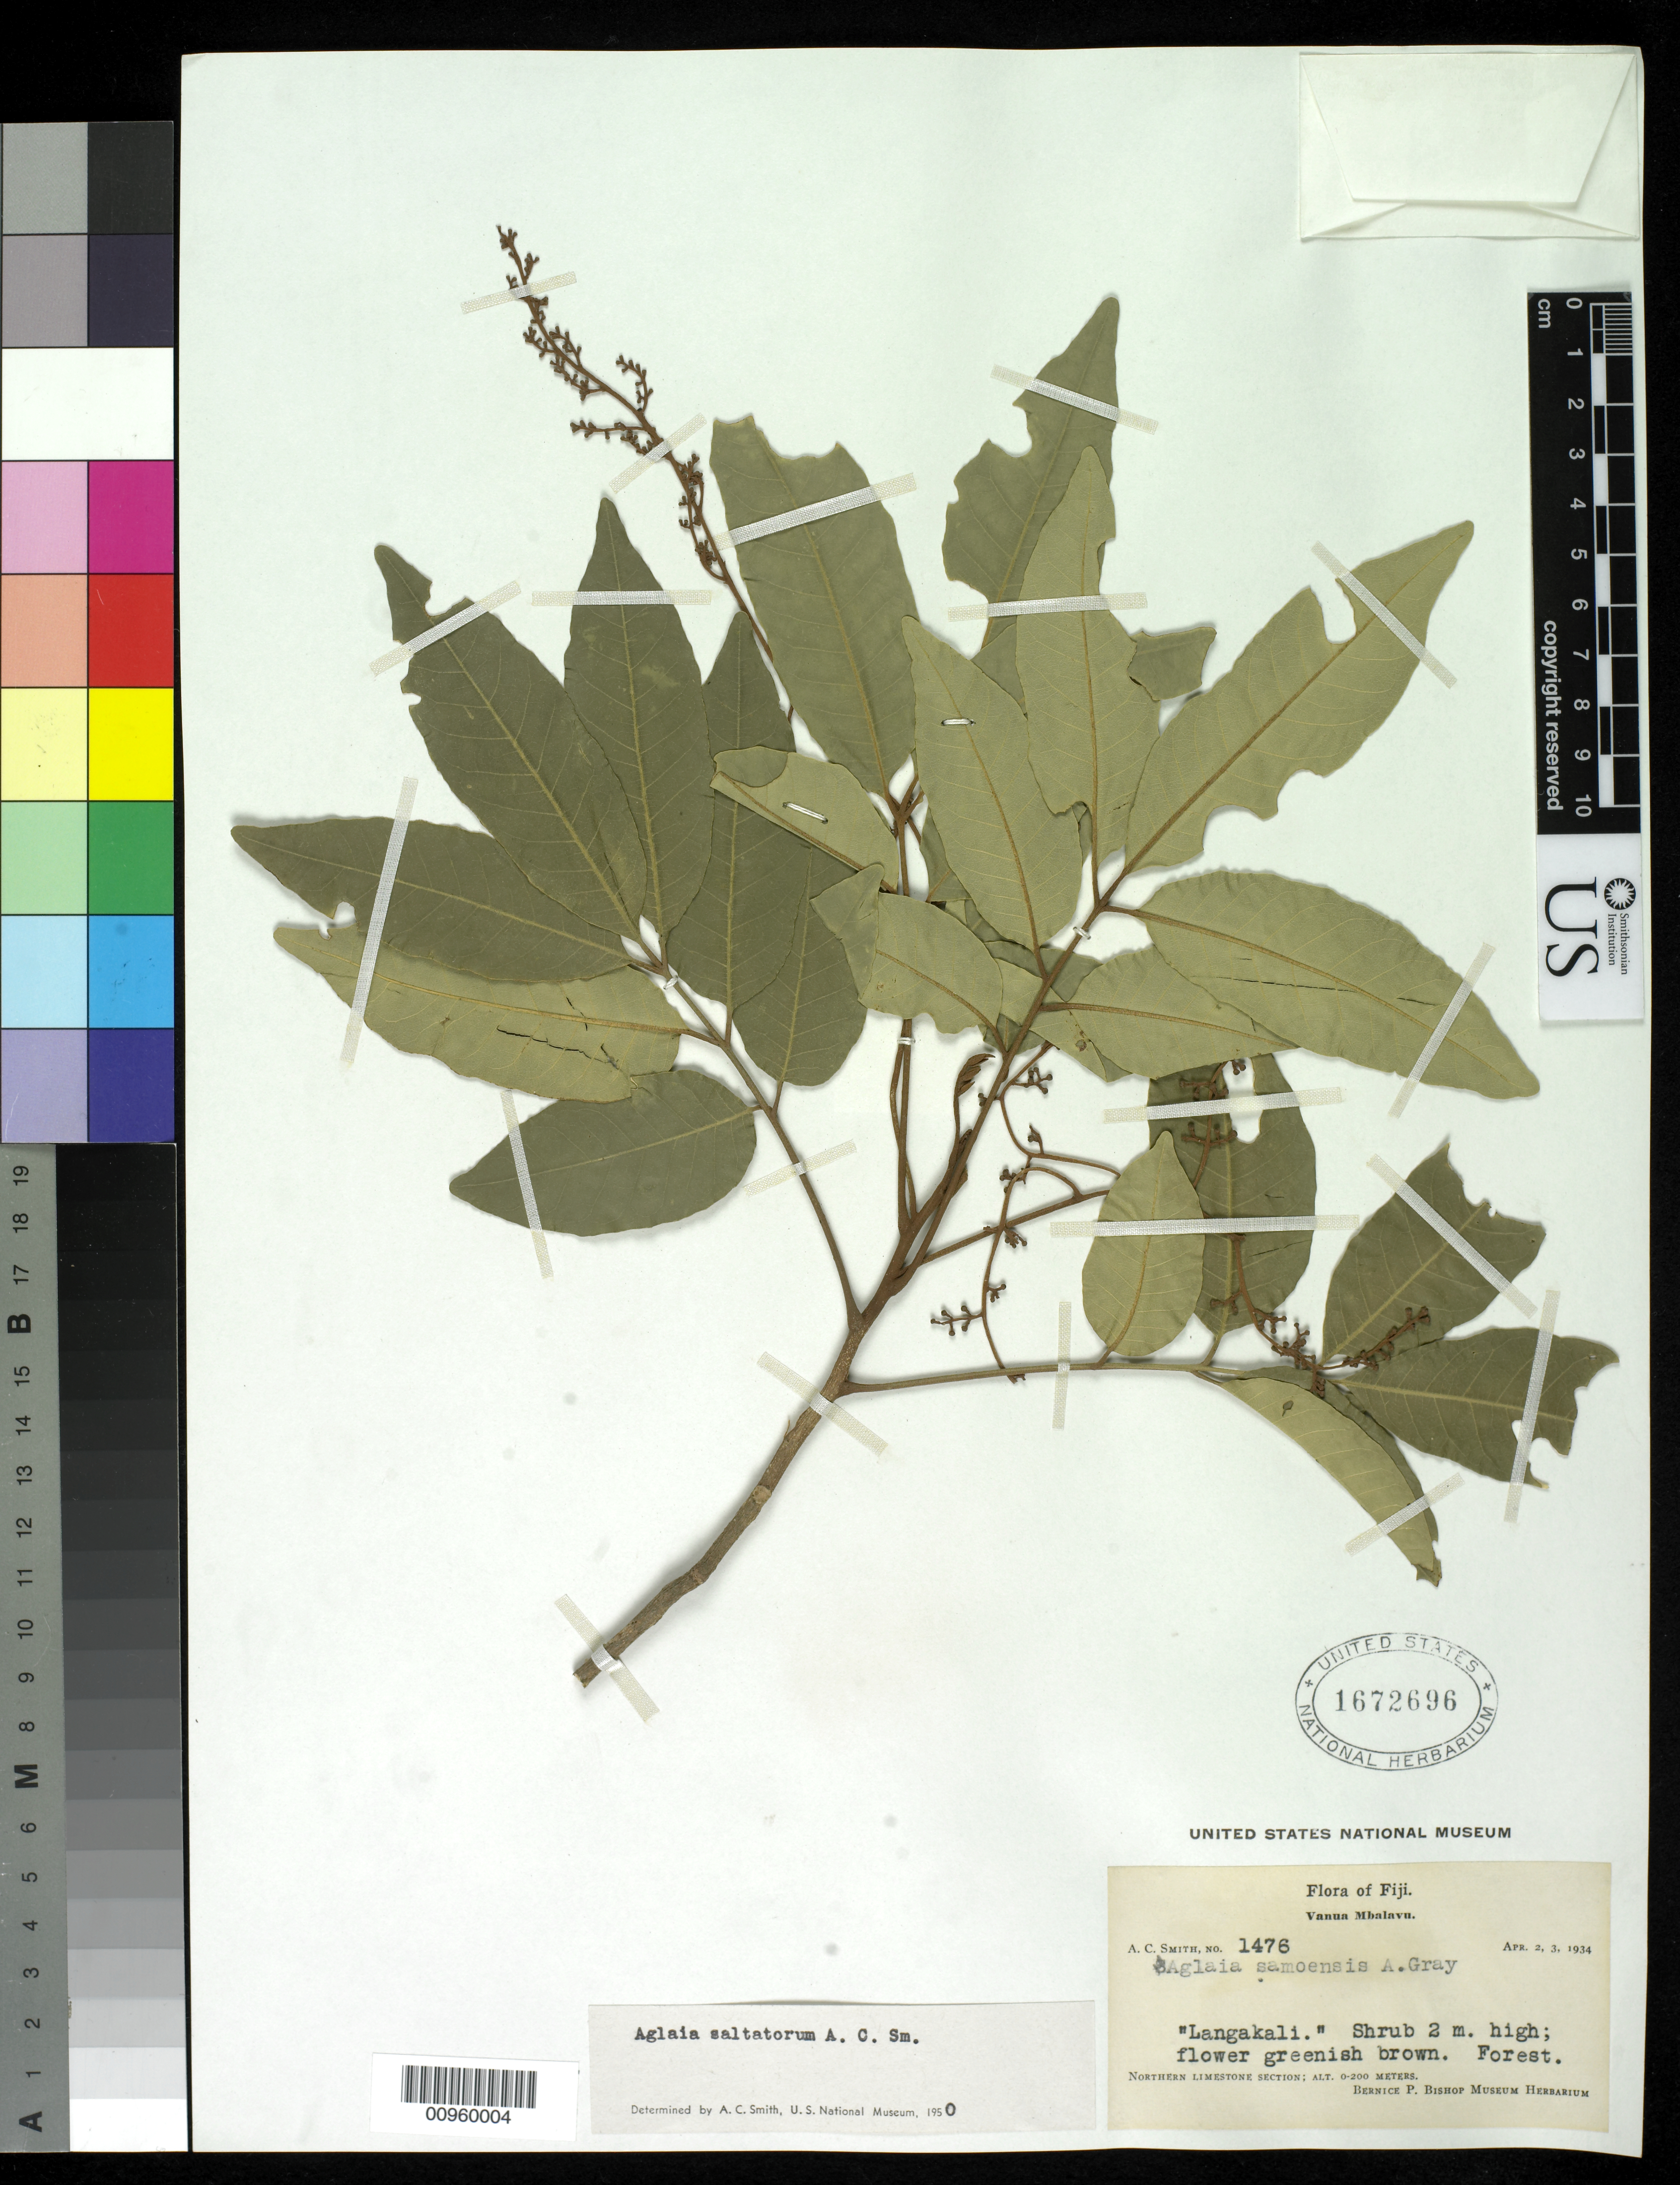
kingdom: Plantae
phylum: Tracheophyta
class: Magnoliopsida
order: Sapindales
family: Meliaceae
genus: Aglaia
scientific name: Aglaia saltatorum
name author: A.C. Sm.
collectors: C. A. Smith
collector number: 1476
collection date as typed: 02 Apr 1934 and 03 Apr 1934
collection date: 1934-04-02,1934-04-03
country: Fiji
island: Vanua Balavu [Mbalavu]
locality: Northern limestone section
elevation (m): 0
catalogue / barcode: US 1672696